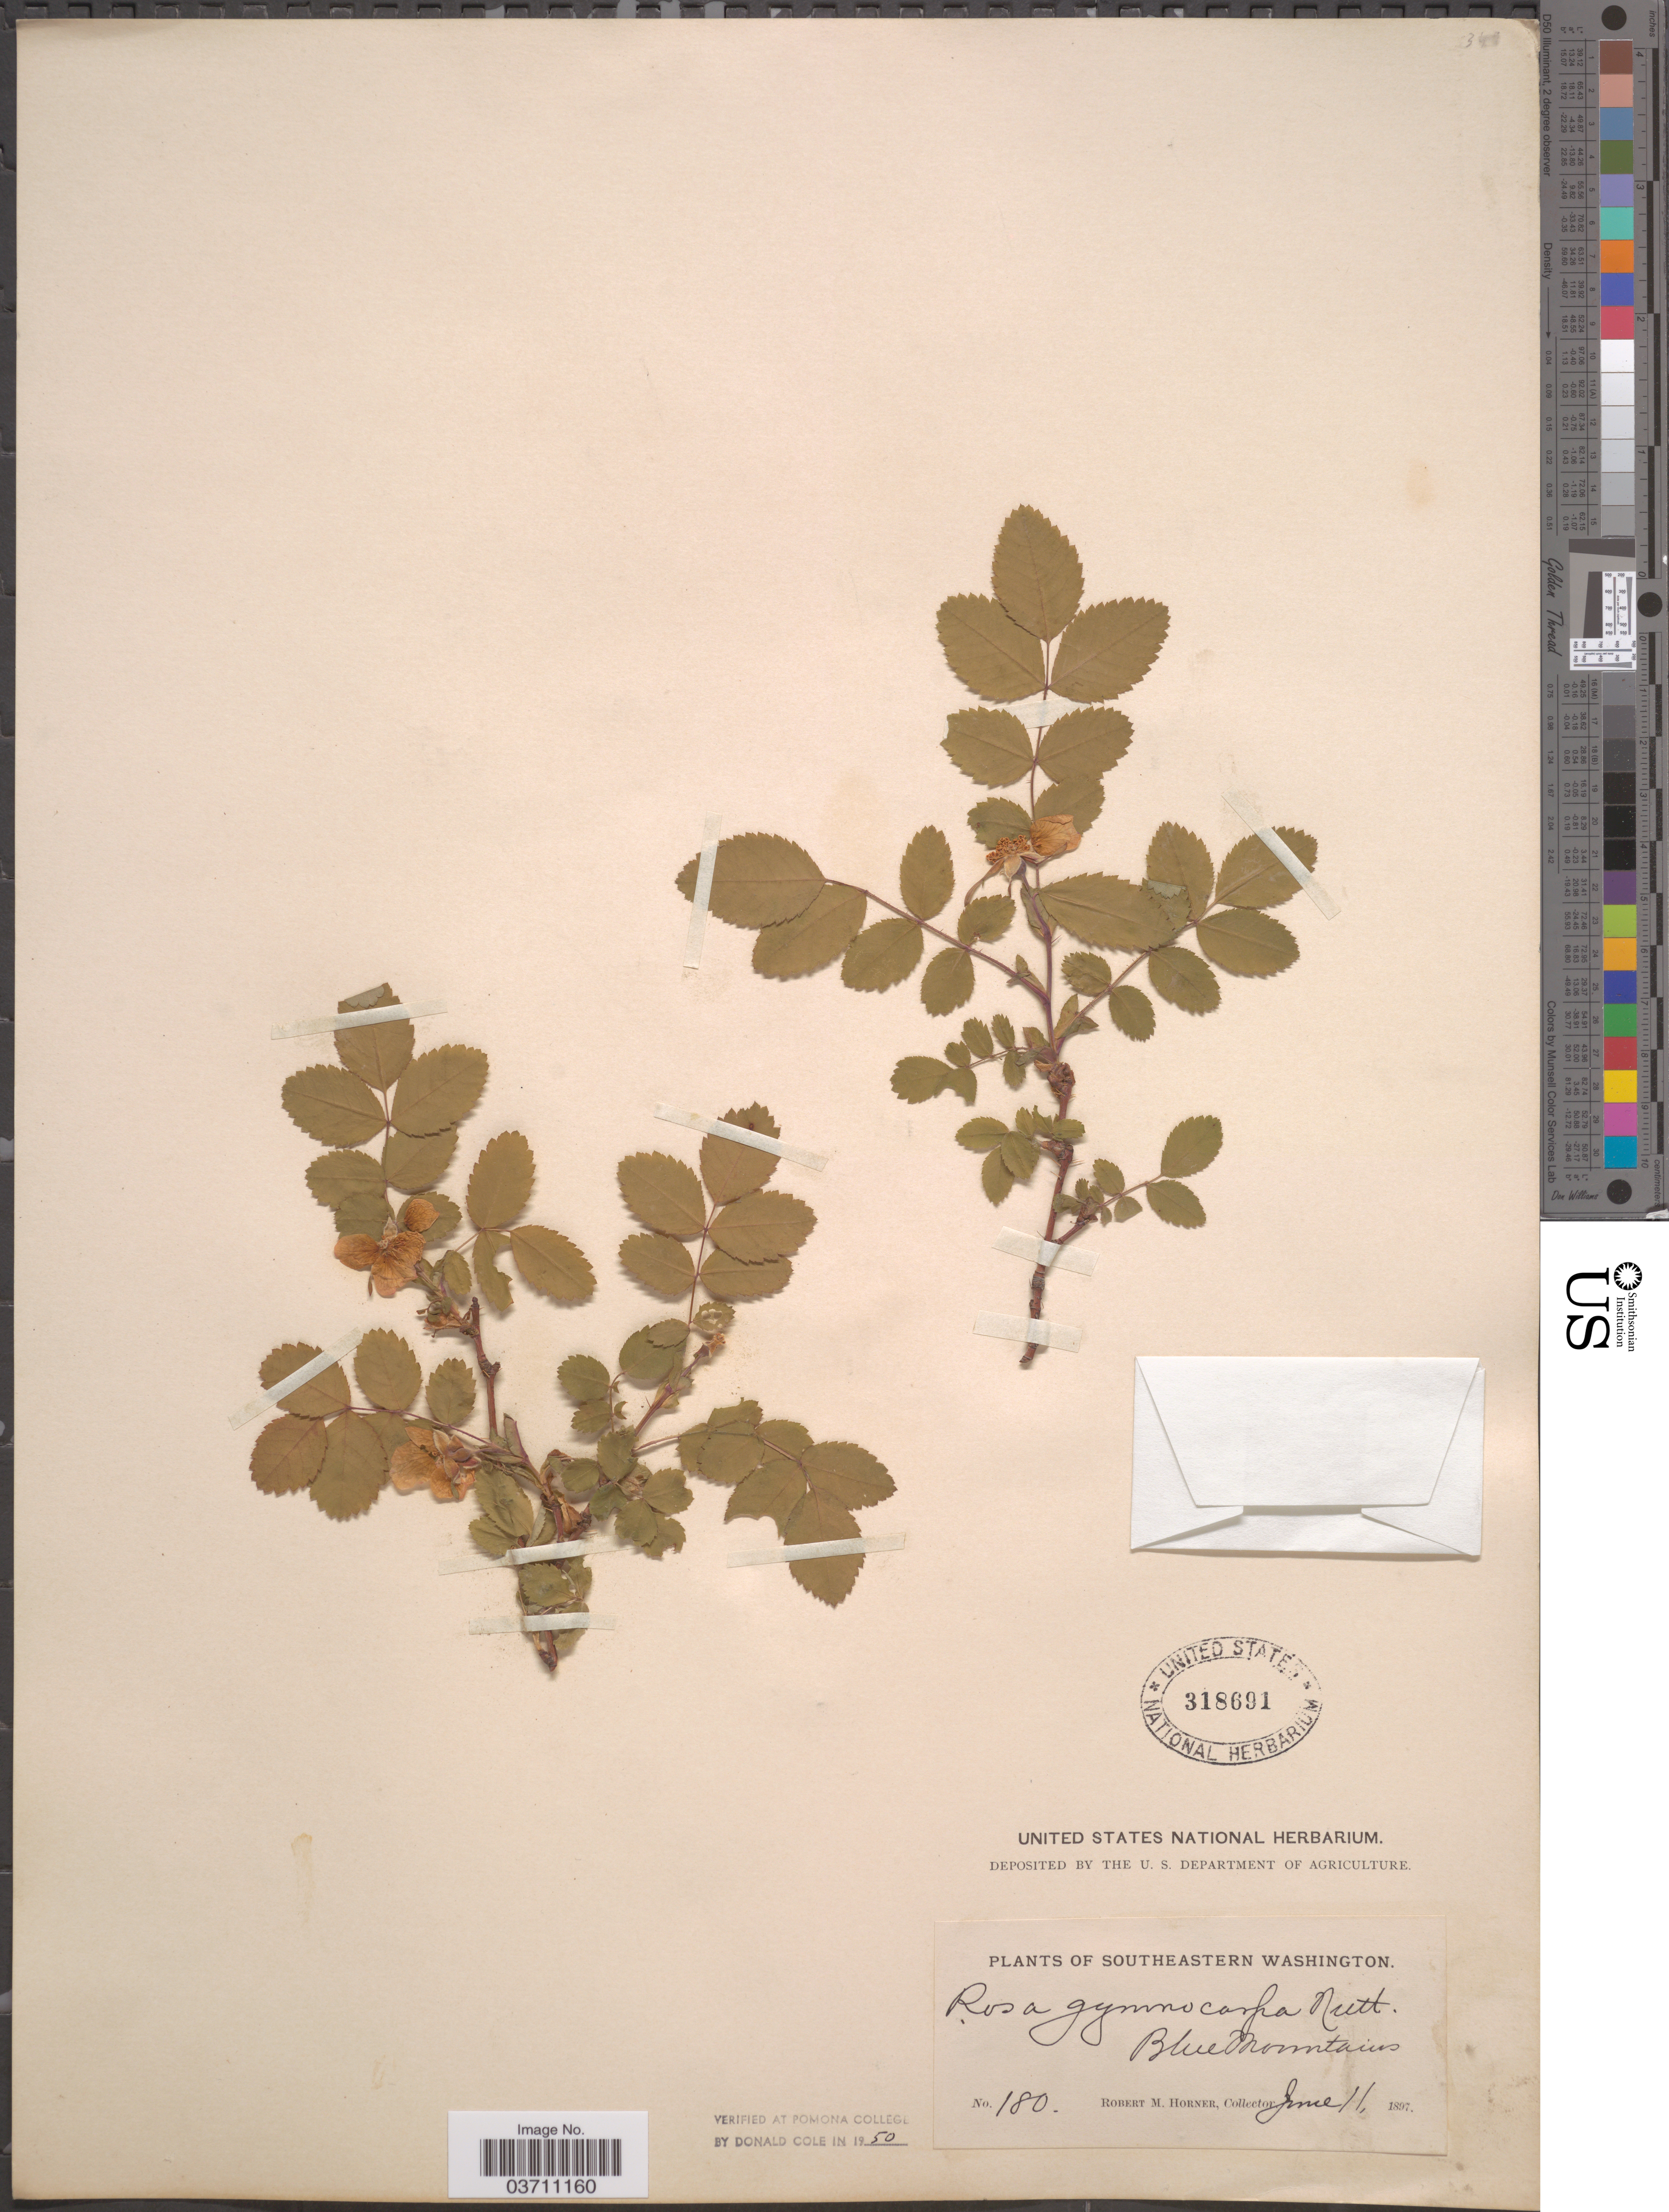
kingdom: Plantae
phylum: Tracheophyta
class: Magnoliopsida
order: Rosales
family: Rosaceae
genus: Rosa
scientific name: Rosa gymnocarpa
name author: Nutt.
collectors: R. Horner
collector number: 180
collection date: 1897-06-11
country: United States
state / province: Washington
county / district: Clallam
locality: Southeastern Washington. Blue Mountains.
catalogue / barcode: US 318691